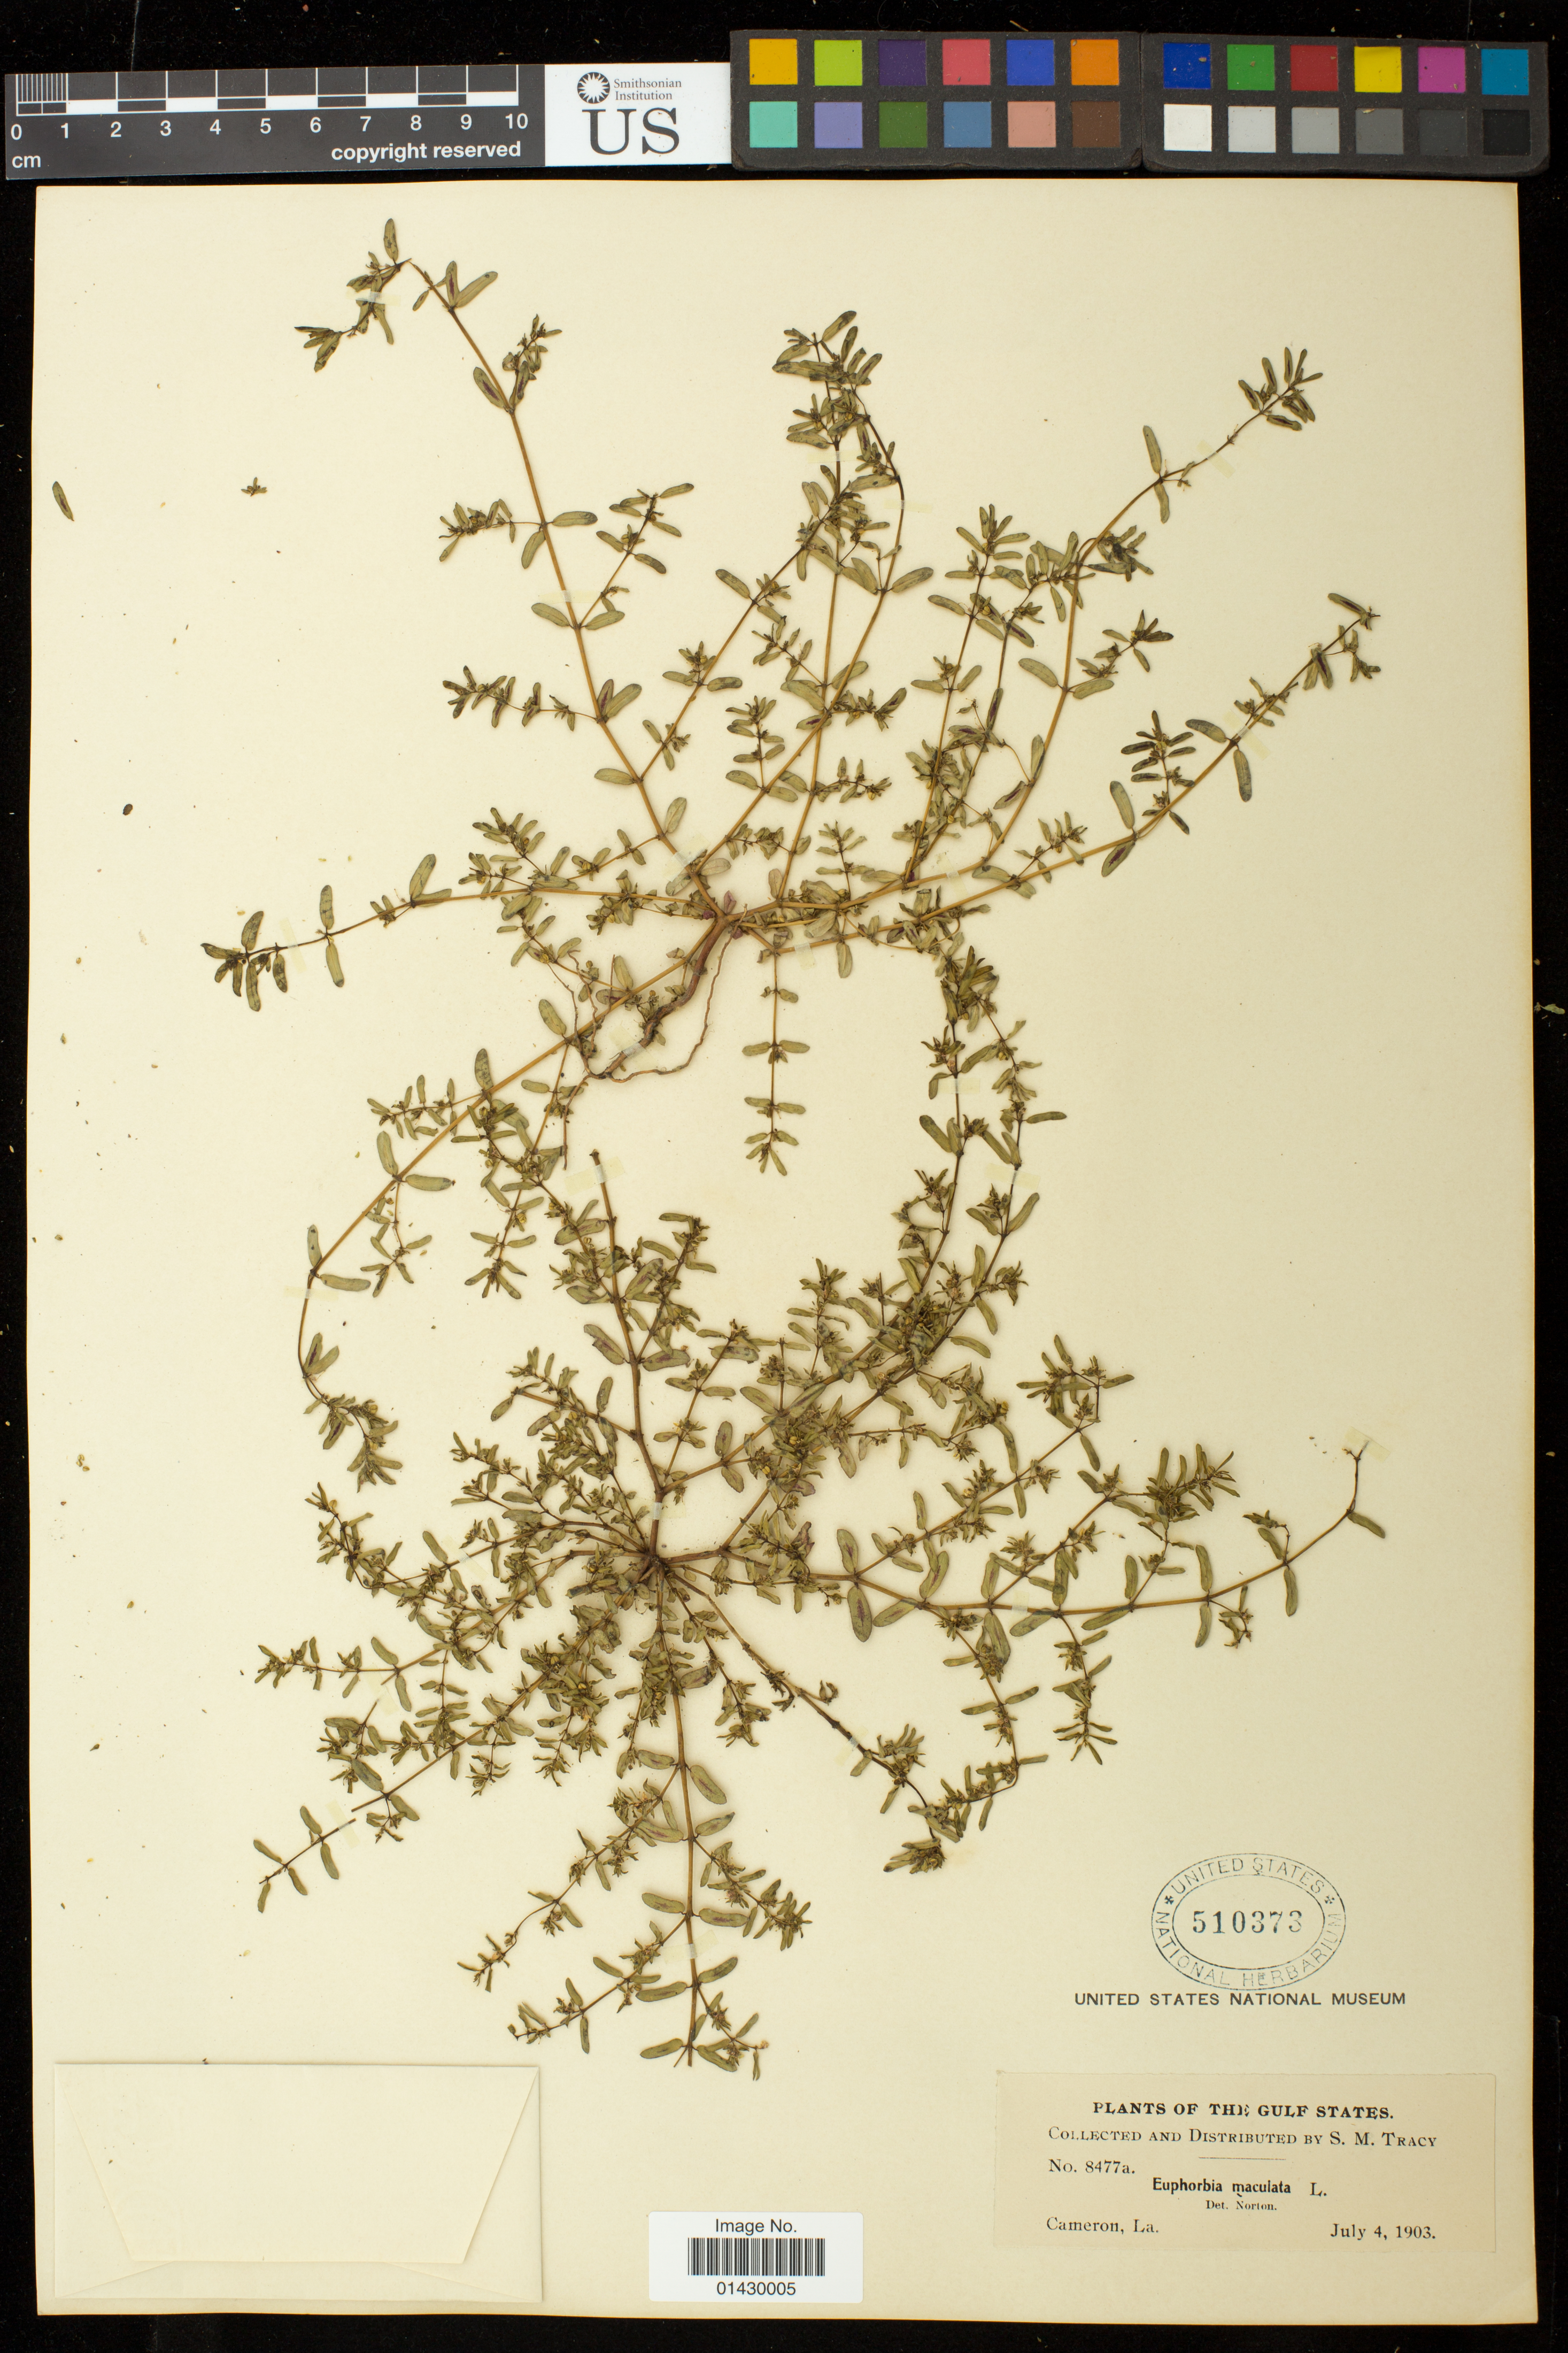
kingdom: Plantae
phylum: Tracheophyta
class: Magnoliopsida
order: Malpighiales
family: Euphorbiaceae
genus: Euphorbia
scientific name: Euphorbia maculata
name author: L.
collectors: S. M. Tracy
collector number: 8477a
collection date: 1903-07-04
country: United States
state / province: Louisiana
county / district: Cameron Parish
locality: Cameron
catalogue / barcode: US 510373